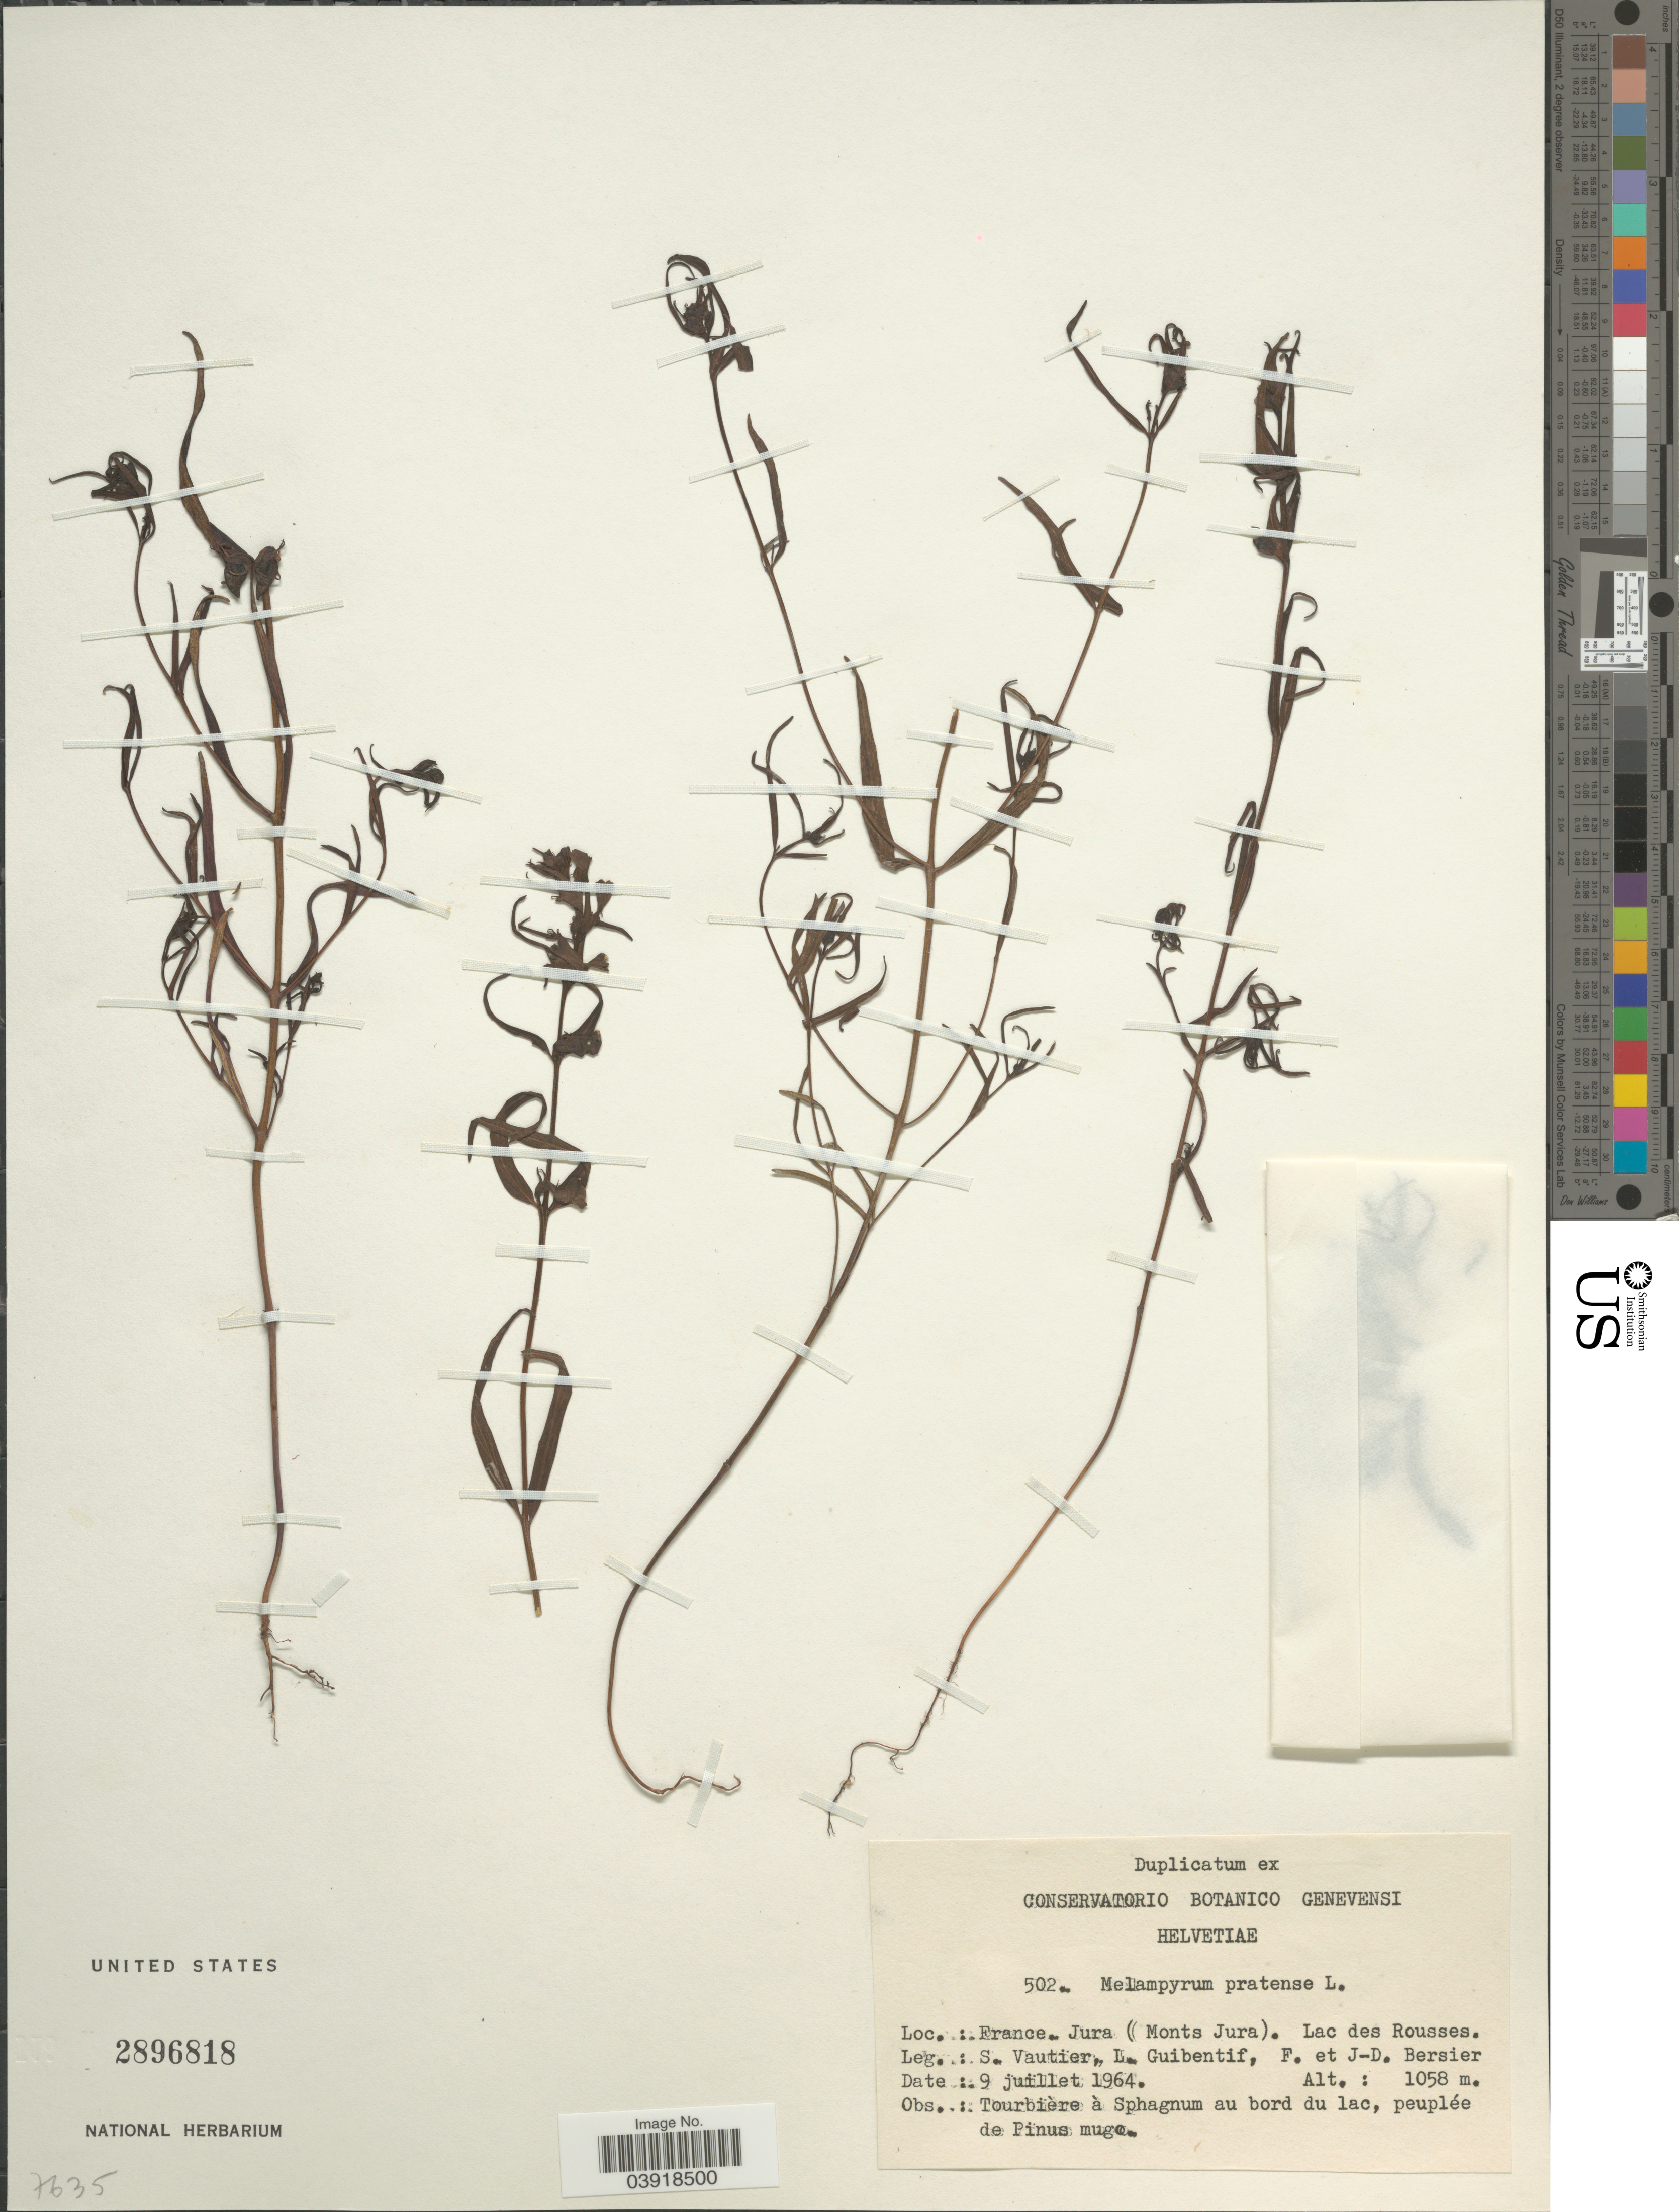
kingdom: Plantae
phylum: Tracheophyta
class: Magnoliopsida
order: Lamiales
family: Orobanchaceae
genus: Melampyrum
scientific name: Melampyrum pratense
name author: L.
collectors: S. Vautier, Guibentif, L., F. Bersier & Bersier, J.D.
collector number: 502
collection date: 1964-07-09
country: France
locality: Jura (Monts Jura). Lac des Rousses.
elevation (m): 1058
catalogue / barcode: US 2896818